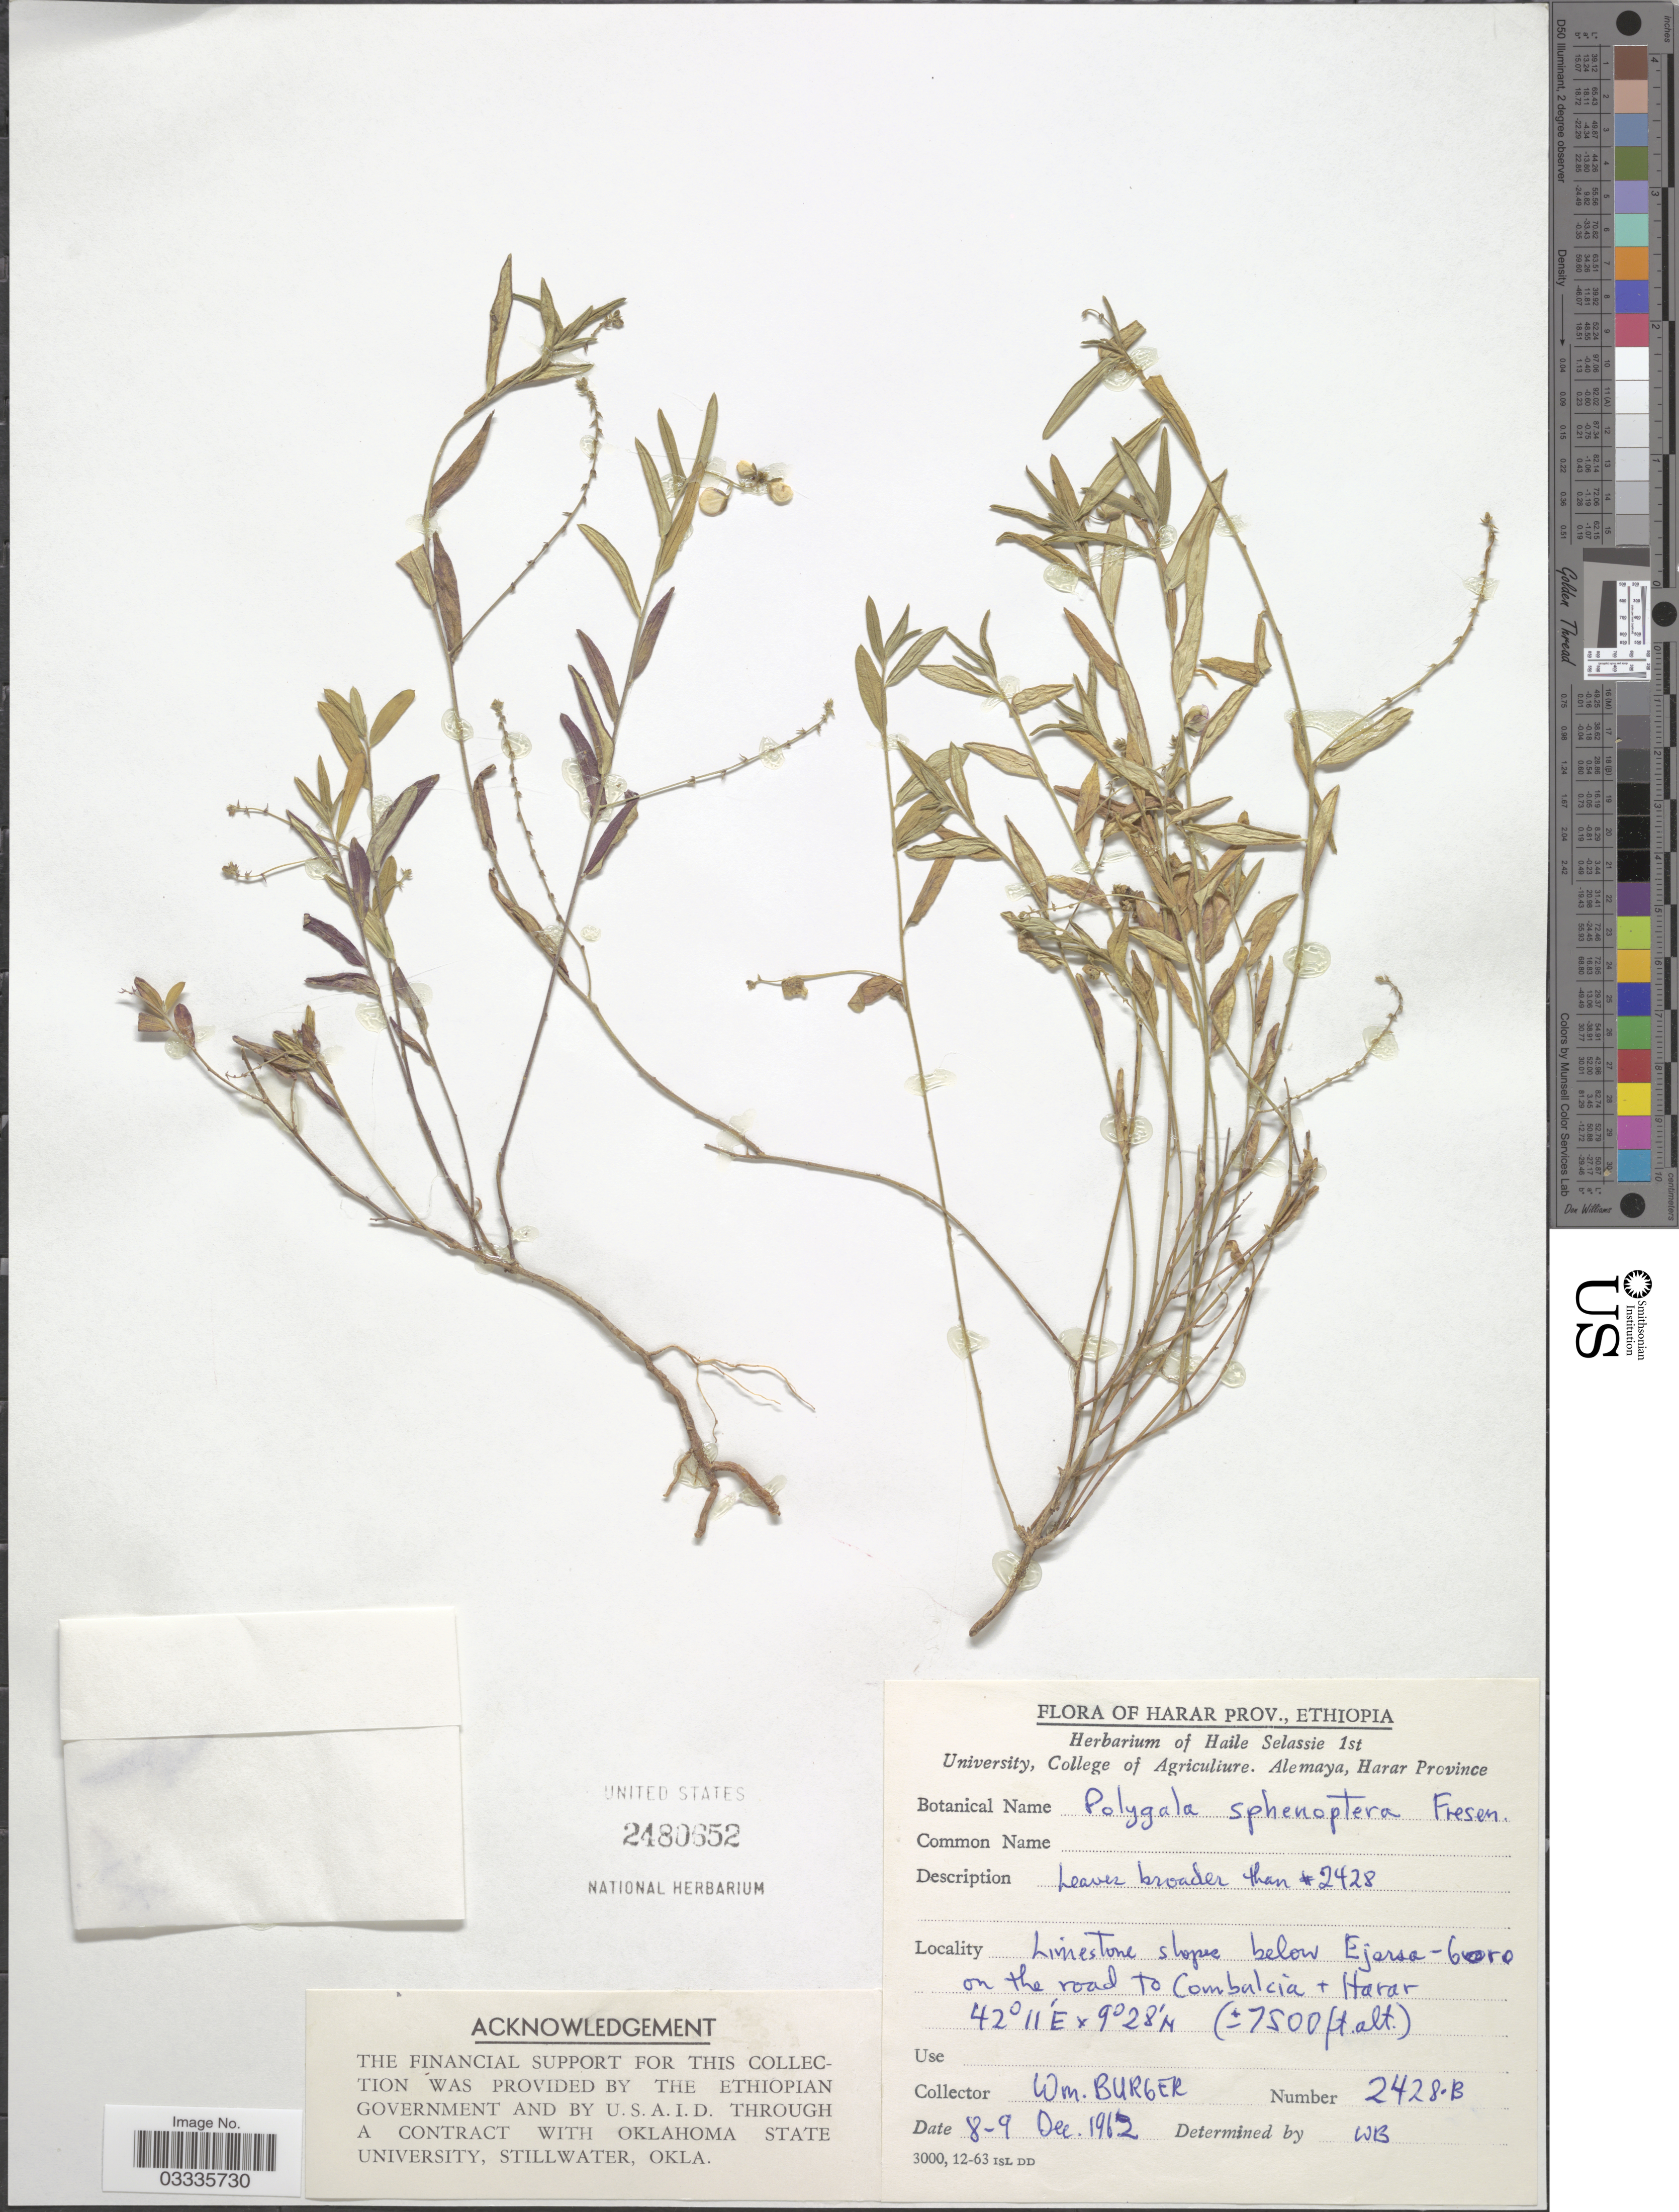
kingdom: Plantae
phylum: Tracheophyta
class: Magnoliopsida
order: Fabales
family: Polygalaceae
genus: Polygala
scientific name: Polygala sphenoptera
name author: Fresen.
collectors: W. Burger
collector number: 2428-B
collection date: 1962-12-08/1962-12-09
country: Ethiopia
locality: Harar Prov., Limestone slopes below Ejersa-Goro on the road to Combalcia [interpreted] + Harar.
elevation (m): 2286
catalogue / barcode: US 2480652